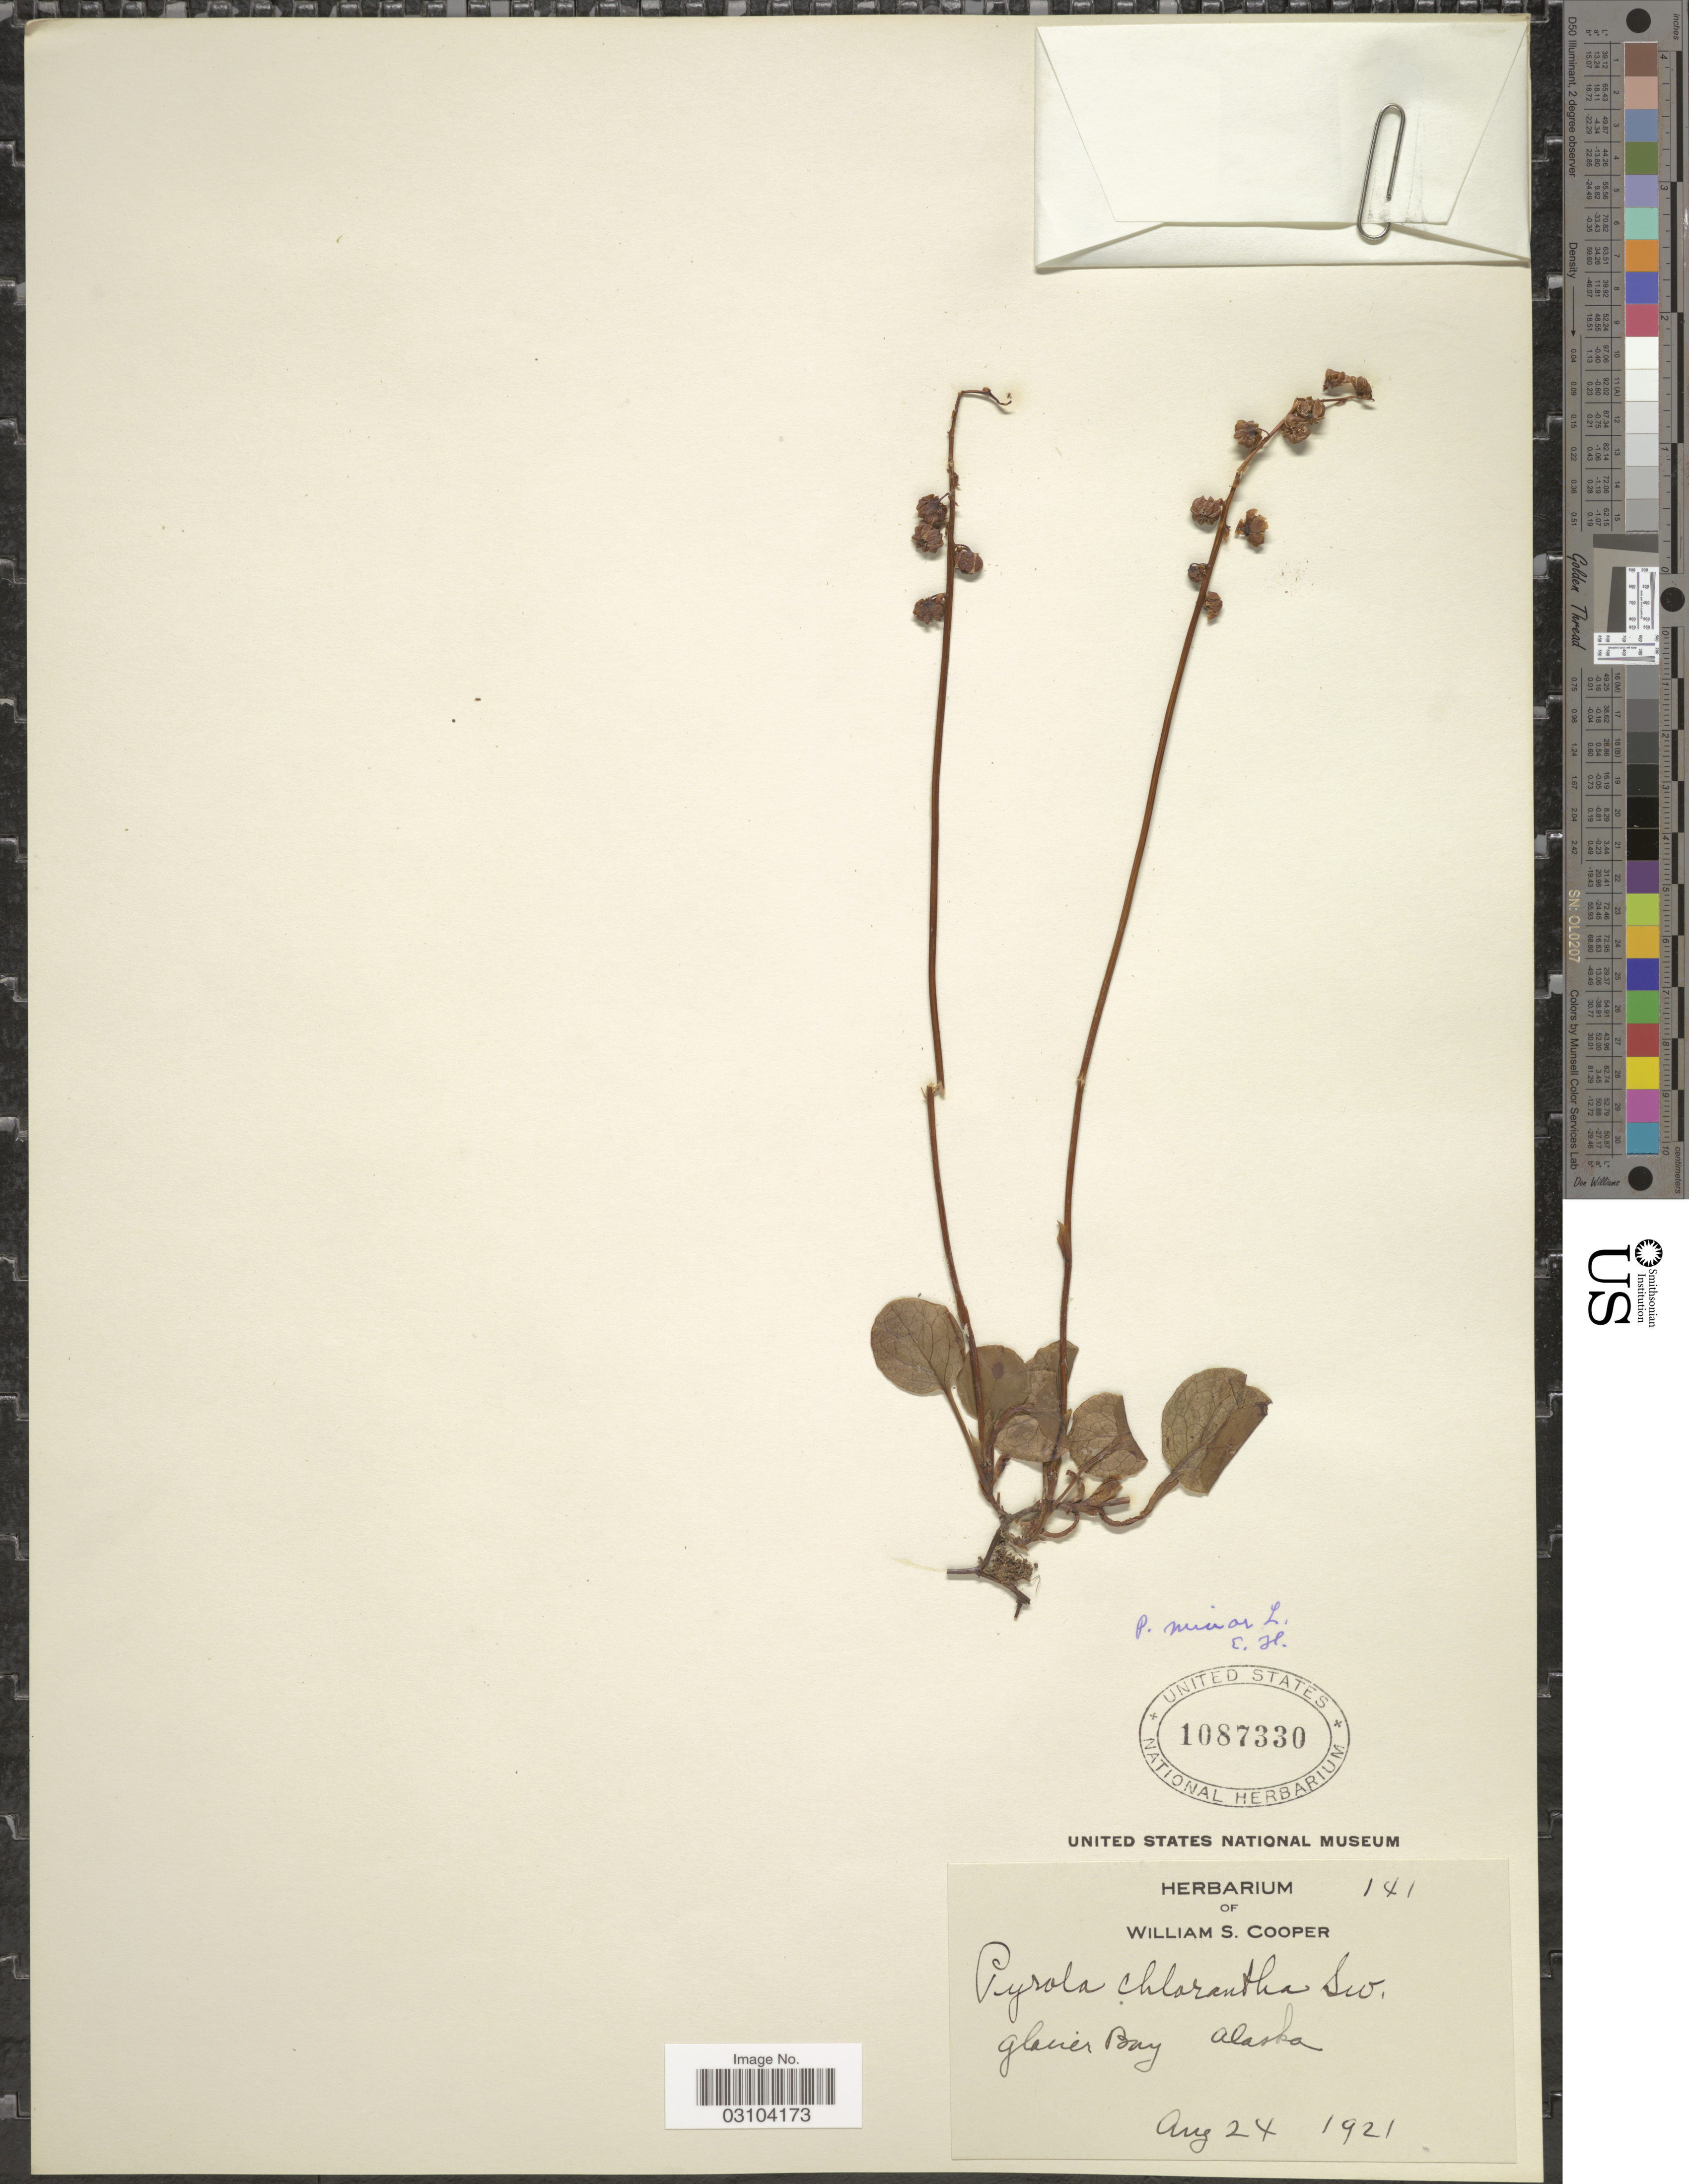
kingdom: Plantae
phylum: Tracheophyta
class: Magnoliopsida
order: Ericales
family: Ericaceae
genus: Pyrola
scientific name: Pyrola minor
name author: L.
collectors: W. Cooper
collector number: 141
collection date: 1921-08-24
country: United States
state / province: Alaska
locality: Glacier Bay.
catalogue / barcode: US 1087330